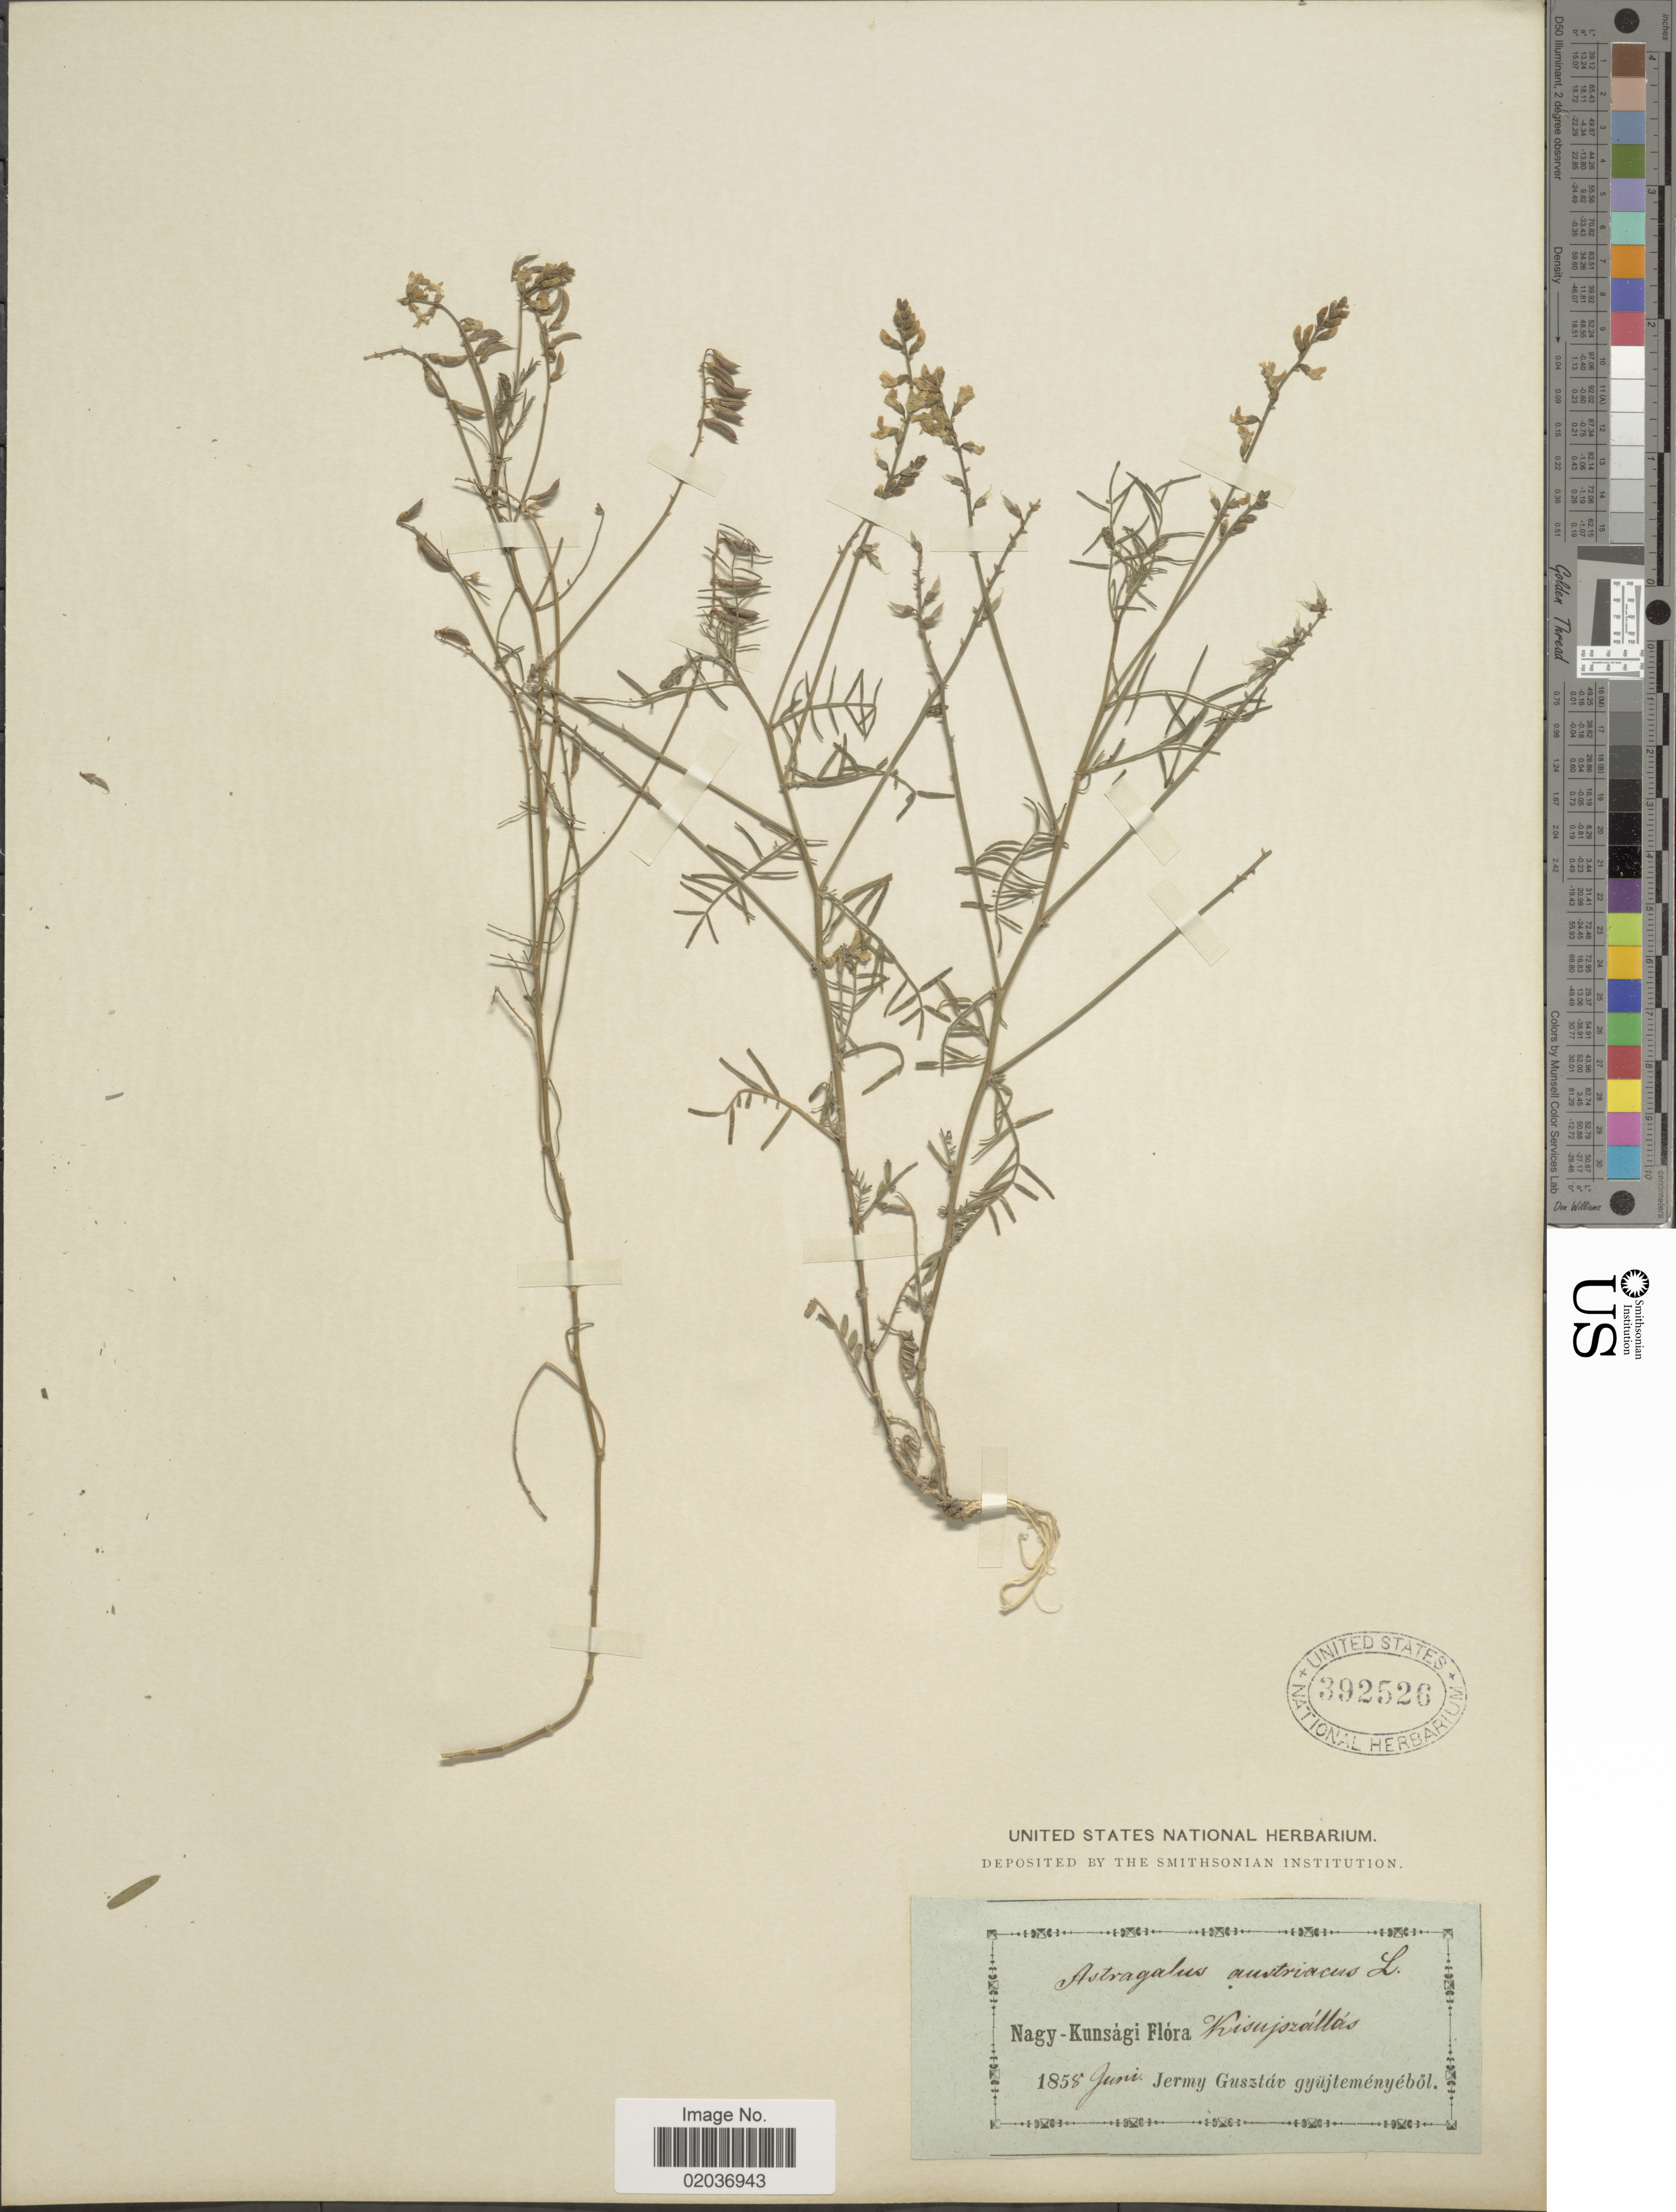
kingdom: Plantae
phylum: Tracheophyta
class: Magnoliopsida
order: Fabales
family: Fabaceae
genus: Astragalus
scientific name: Astragalus austriacus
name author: Jacq.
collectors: G. Jermy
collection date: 1858-06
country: Hungary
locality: Nagy-Kunsági. Kisujszállás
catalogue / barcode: US 392526